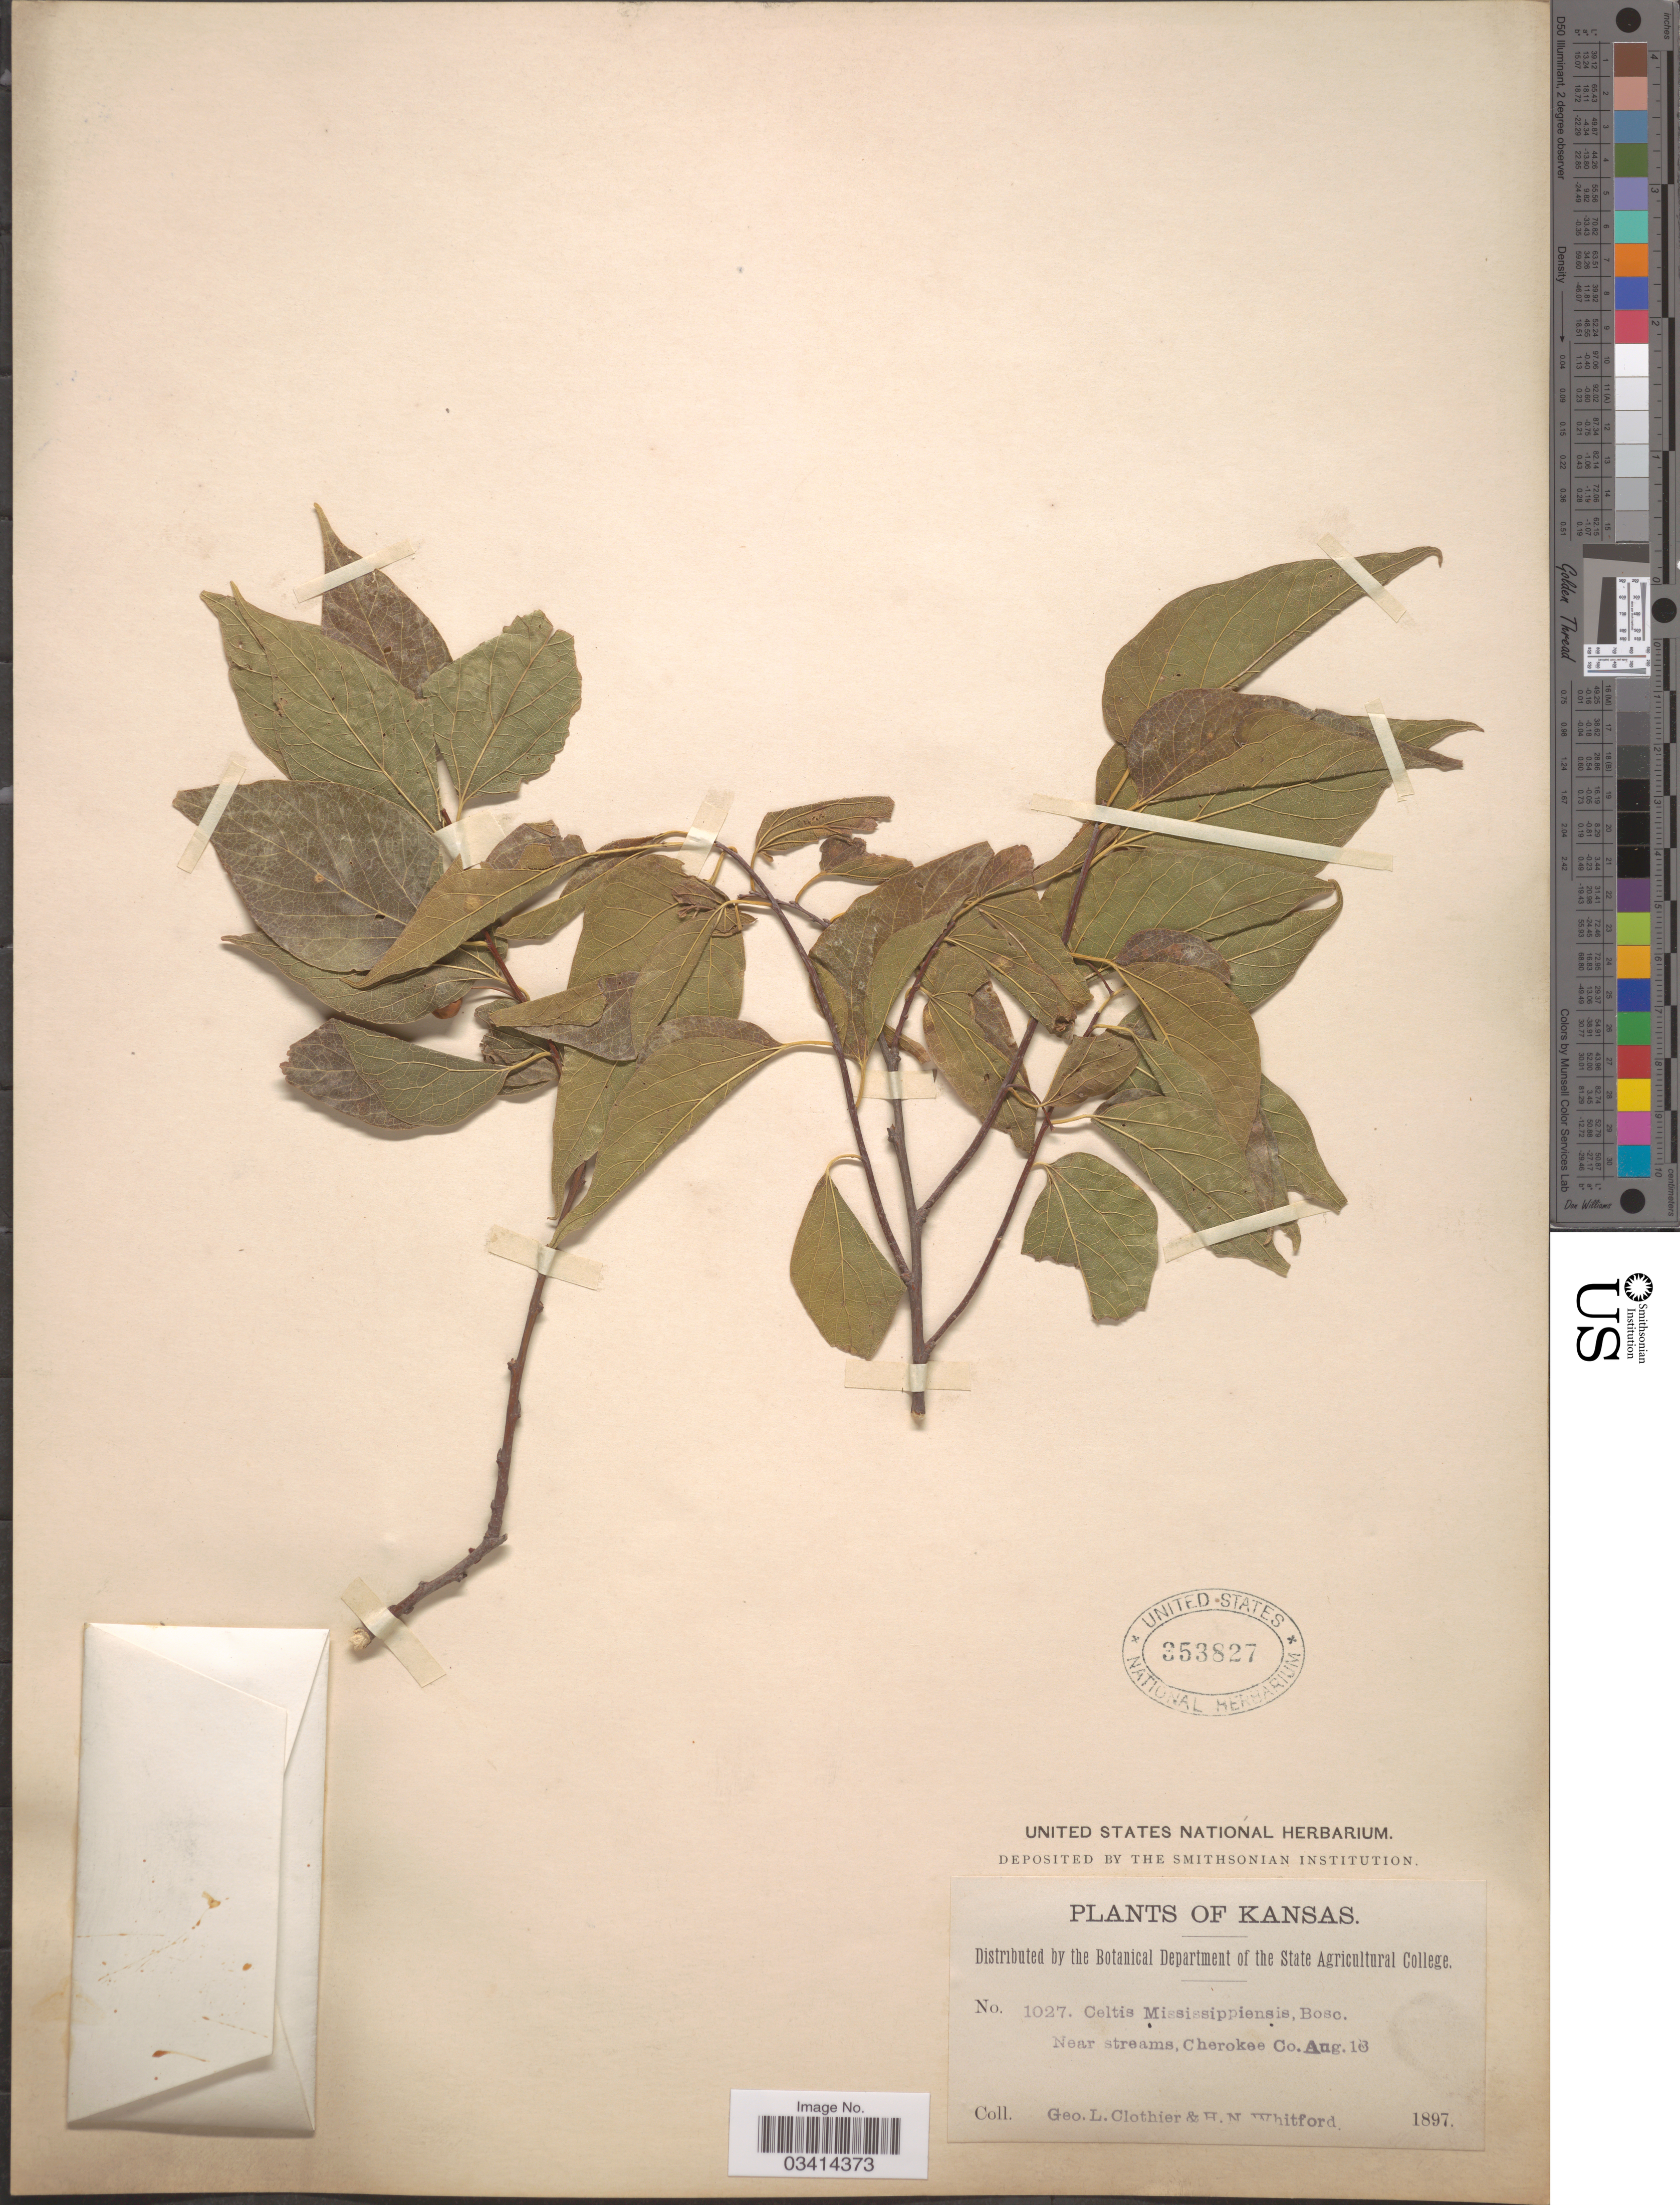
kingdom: Plantae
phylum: Tracheophyta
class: Magnoliopsida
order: Rosales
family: Cannabaceae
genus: Celtis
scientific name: Celtis sp.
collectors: G. Clothier & H. N. Whitford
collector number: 1027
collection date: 1897-08-16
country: United States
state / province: Kansas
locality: Cherokee Co.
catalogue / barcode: US 353827